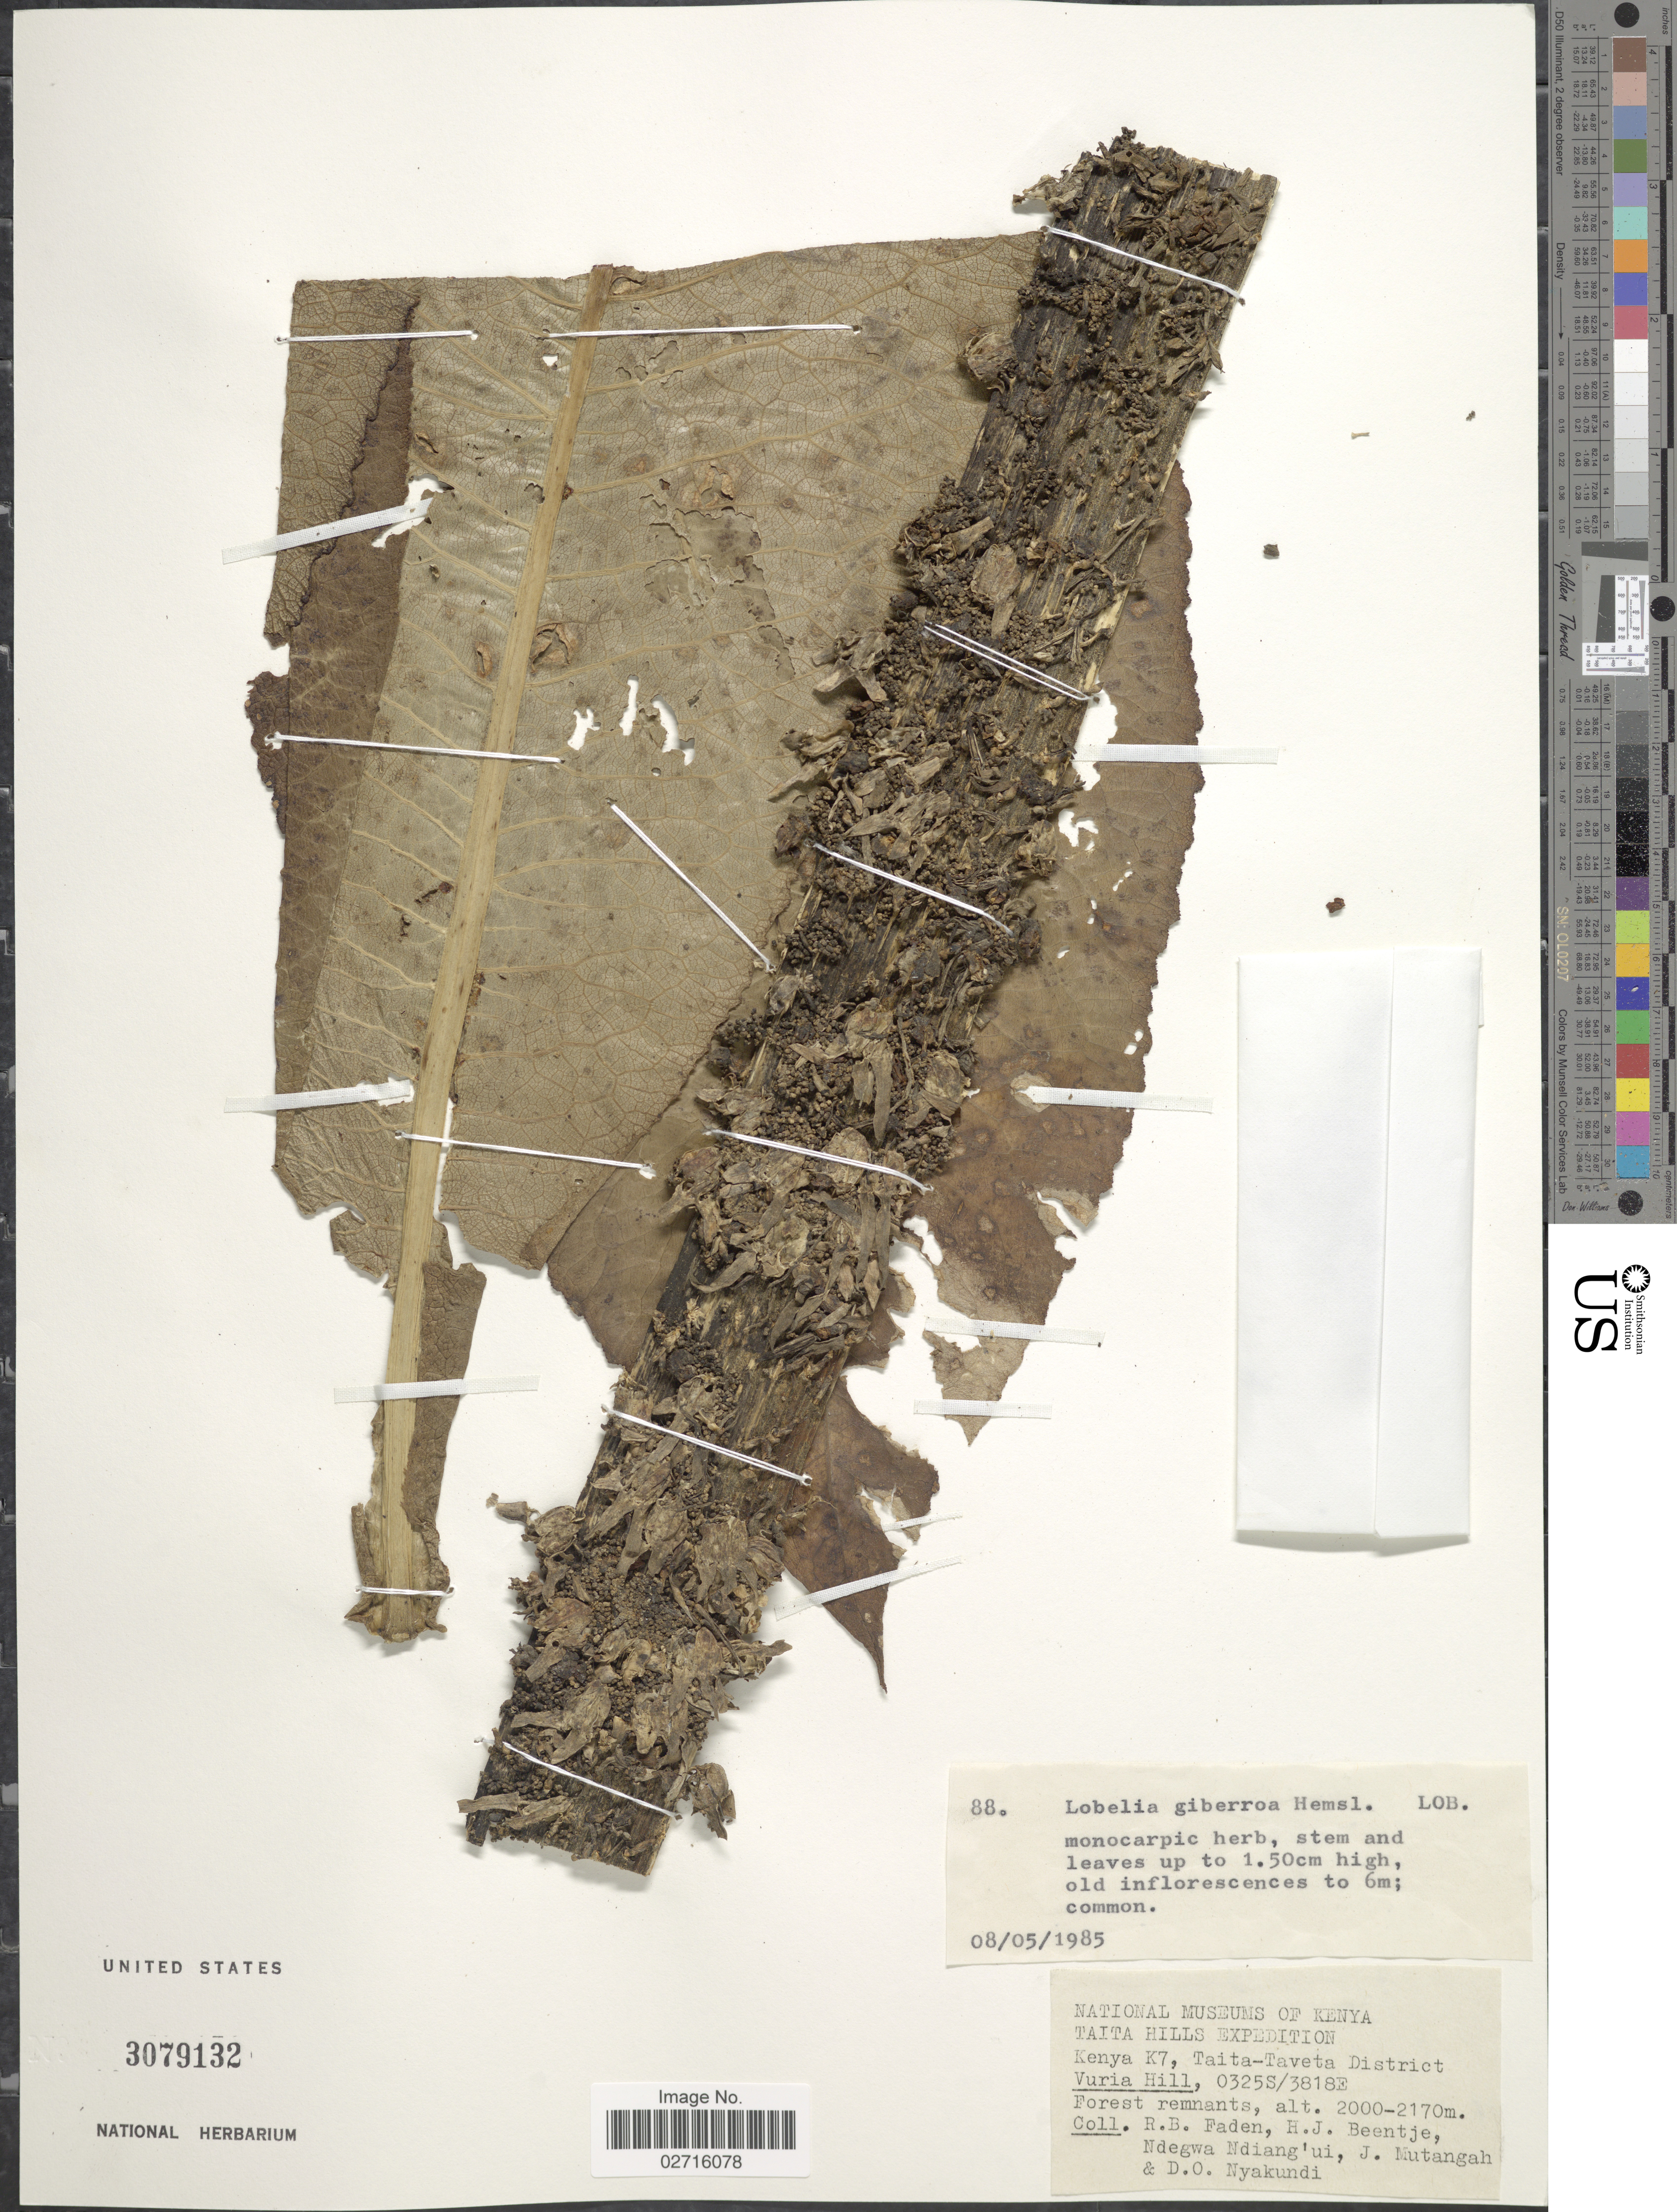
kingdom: Plantae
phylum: Tracheophyta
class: Magnoliopsida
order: Asterales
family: Campanulaceae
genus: Lobelia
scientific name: Lobelia giberroa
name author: Hemsl.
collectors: R. B. Faden, H. J. Beentje, Ndegwa Ndiang'ui, J. Mutangah & D. Nyakundi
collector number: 88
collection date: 1985-05-08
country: Kenya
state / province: Taita Taveta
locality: Taita Hills, K7, Taita-Taveta District, Vuria Hill, Forest remnant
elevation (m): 2000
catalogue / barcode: US 3079132